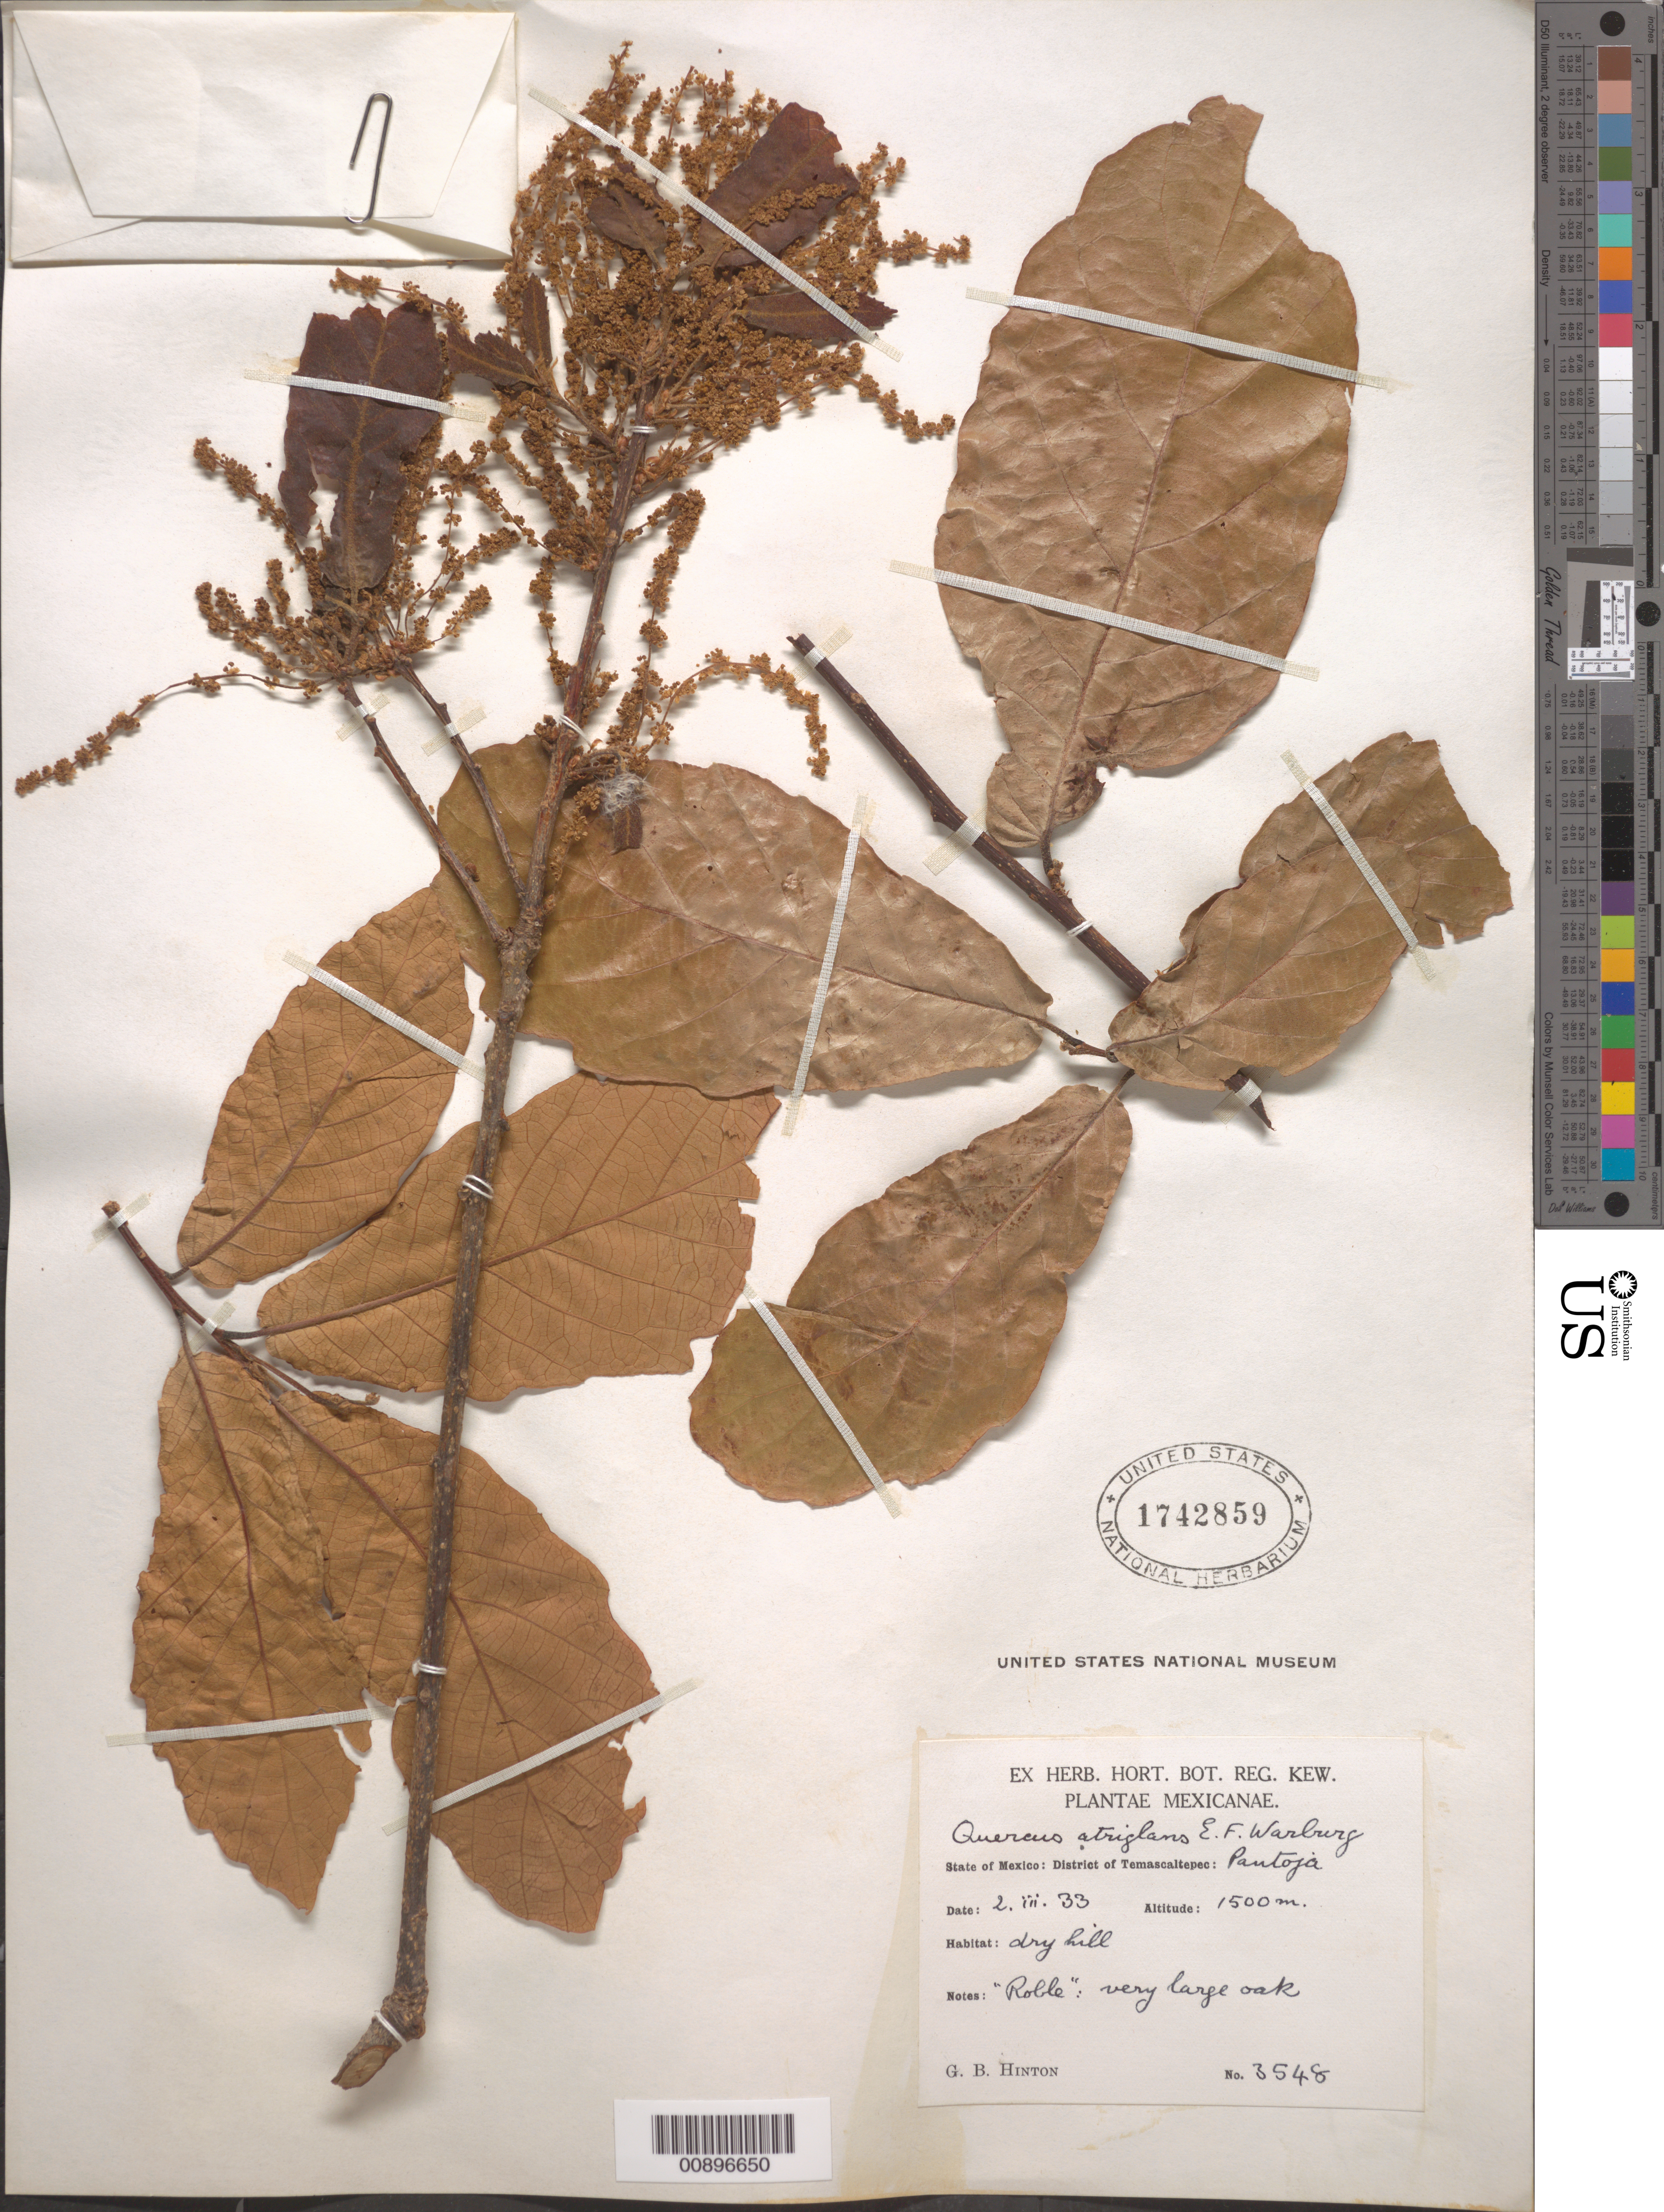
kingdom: Plantae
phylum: Tracheophyta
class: Magnoliopsida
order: Fagales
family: Fagaceae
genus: Quercus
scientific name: Quercus atriglans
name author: E.F. Warb.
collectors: G. B. Hinton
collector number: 3548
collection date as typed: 02 Mar 1933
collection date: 1933-03-02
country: Mexico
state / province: México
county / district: Temascaltepec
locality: State of Mexico: District of Temascaltepec: Pantoja.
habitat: Dry hill.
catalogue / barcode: US 1742859